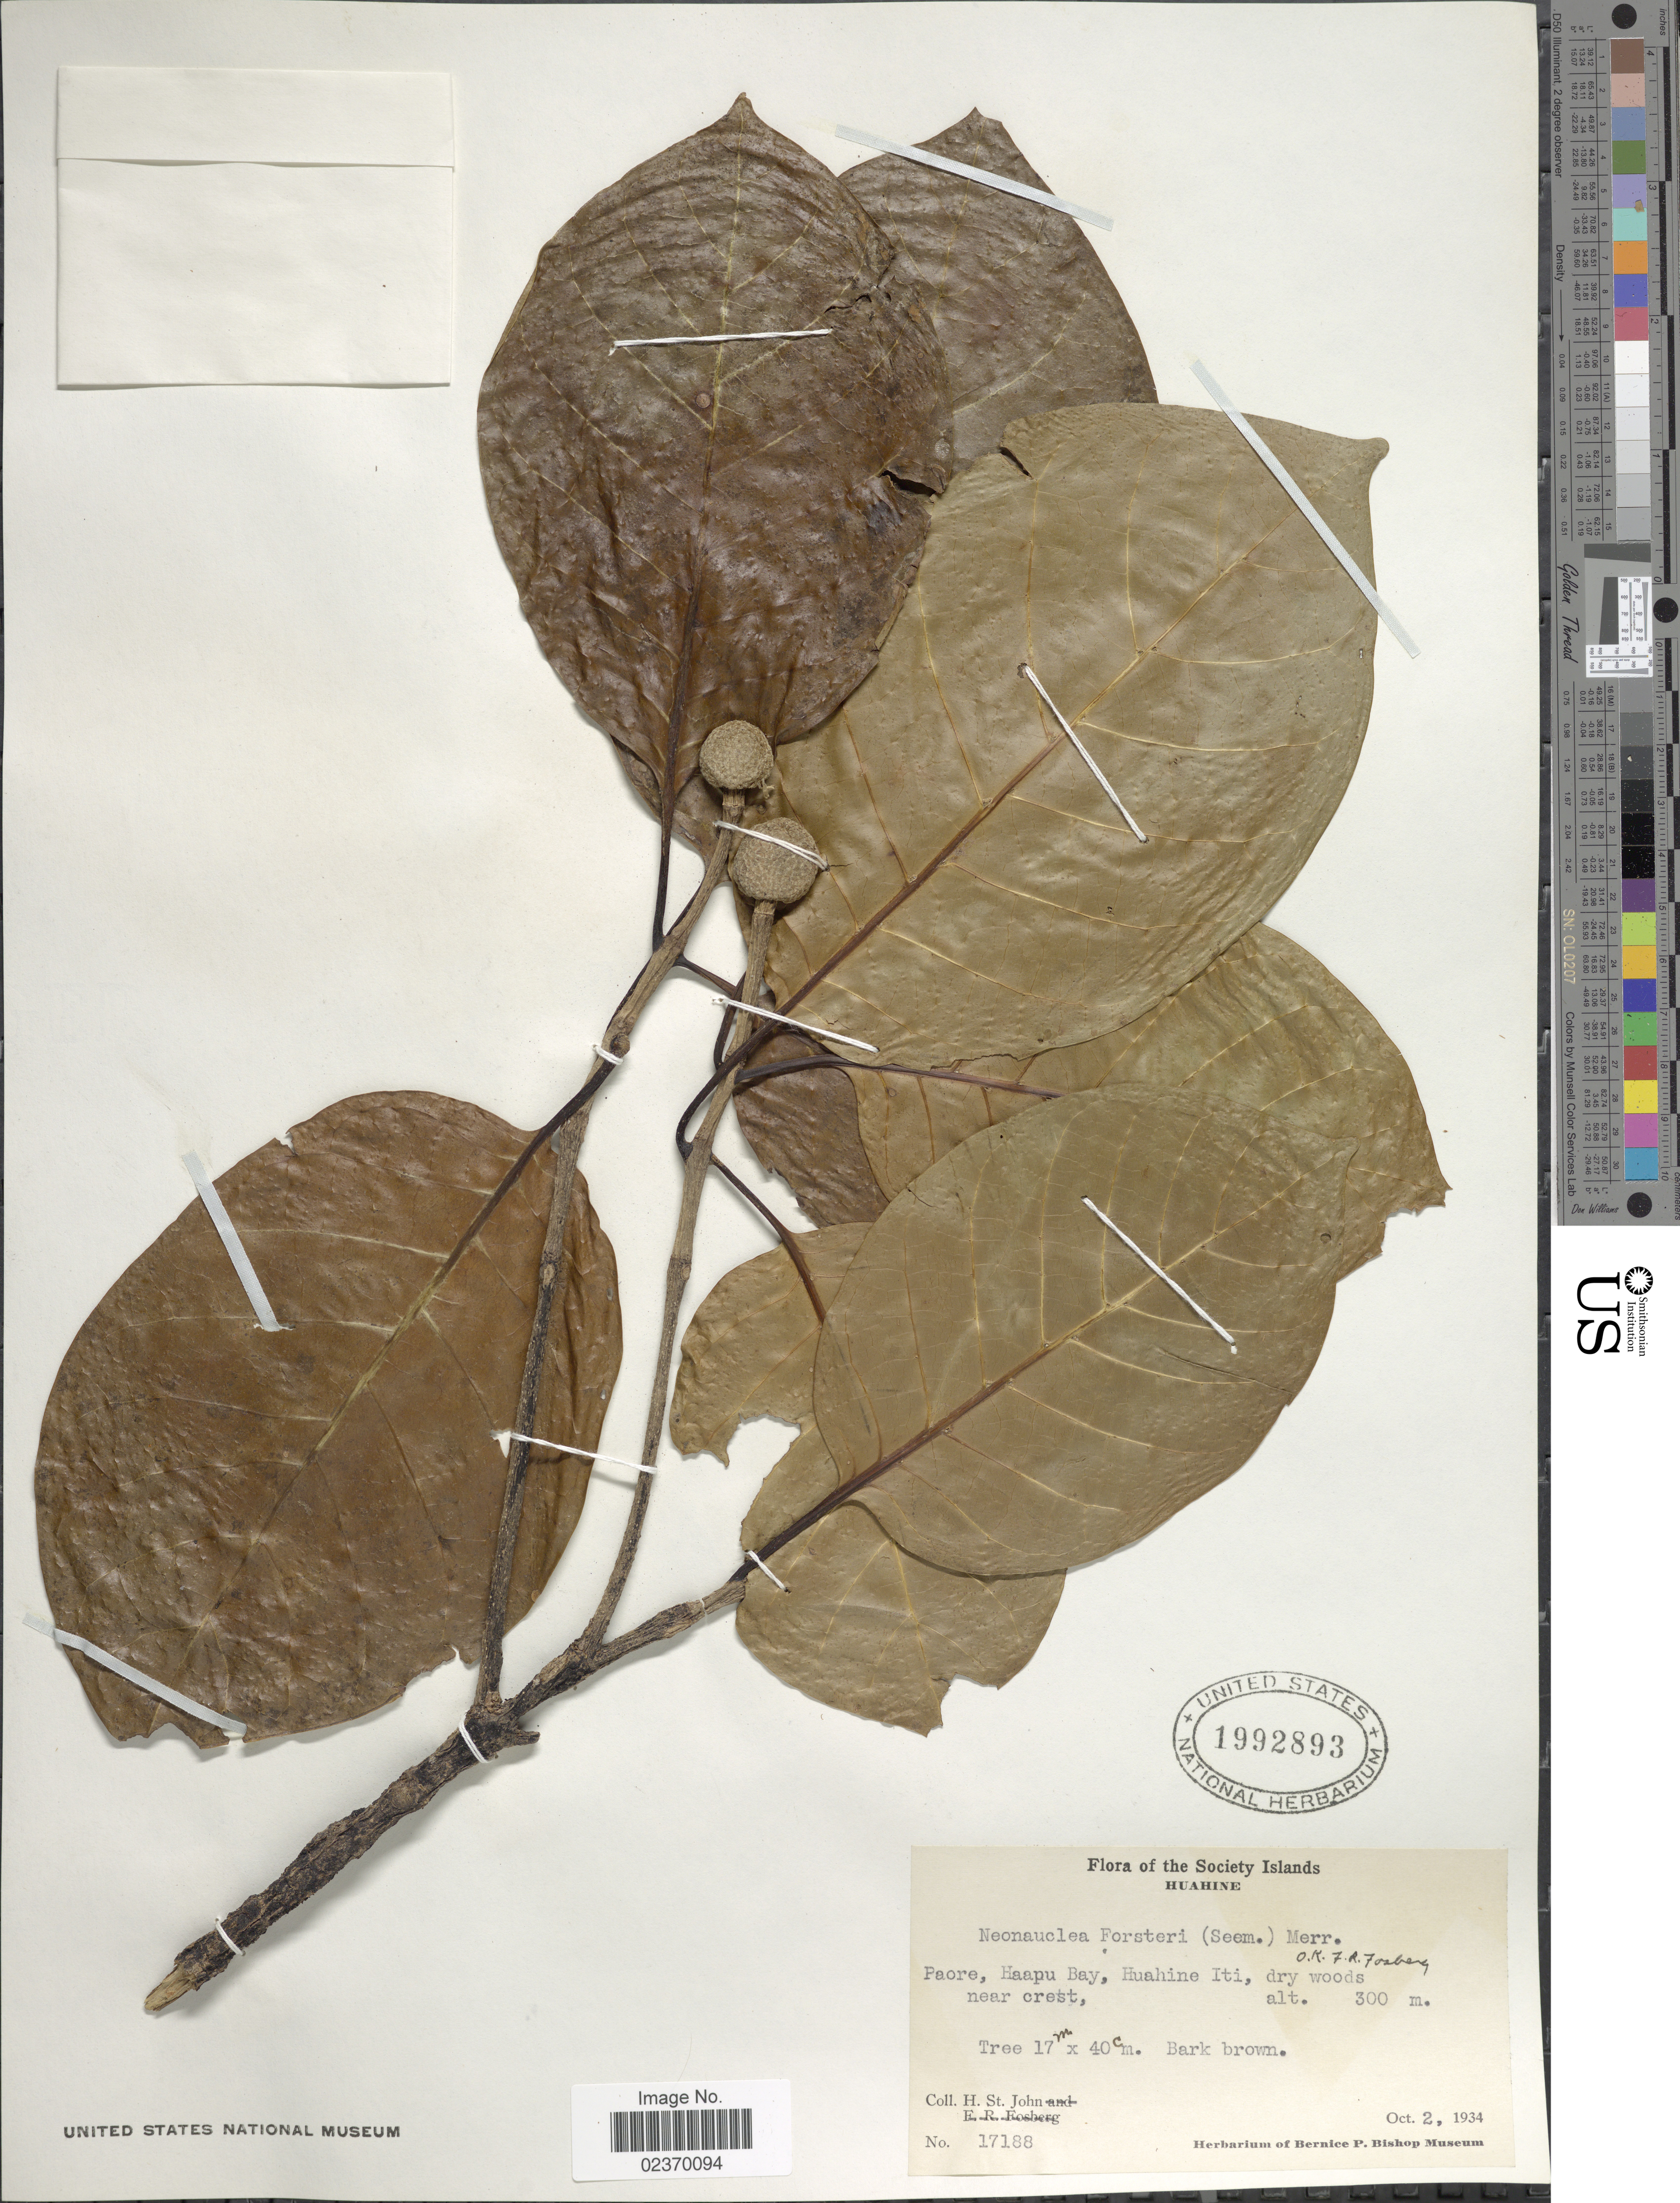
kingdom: Plantae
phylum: Tracheophyta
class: Magnoliopsida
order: Gentianales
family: Rubiaceae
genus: Neonauclea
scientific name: Neonauclea forsteri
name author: (Seem.) Merr.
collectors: H. St. John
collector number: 17188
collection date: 1934-10-02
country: French Polynesia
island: Huahine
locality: The Society Islands, Huahine, Paore, Haapu Bay, Huahine iti, dry woods near crest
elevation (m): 300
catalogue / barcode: US 1992893